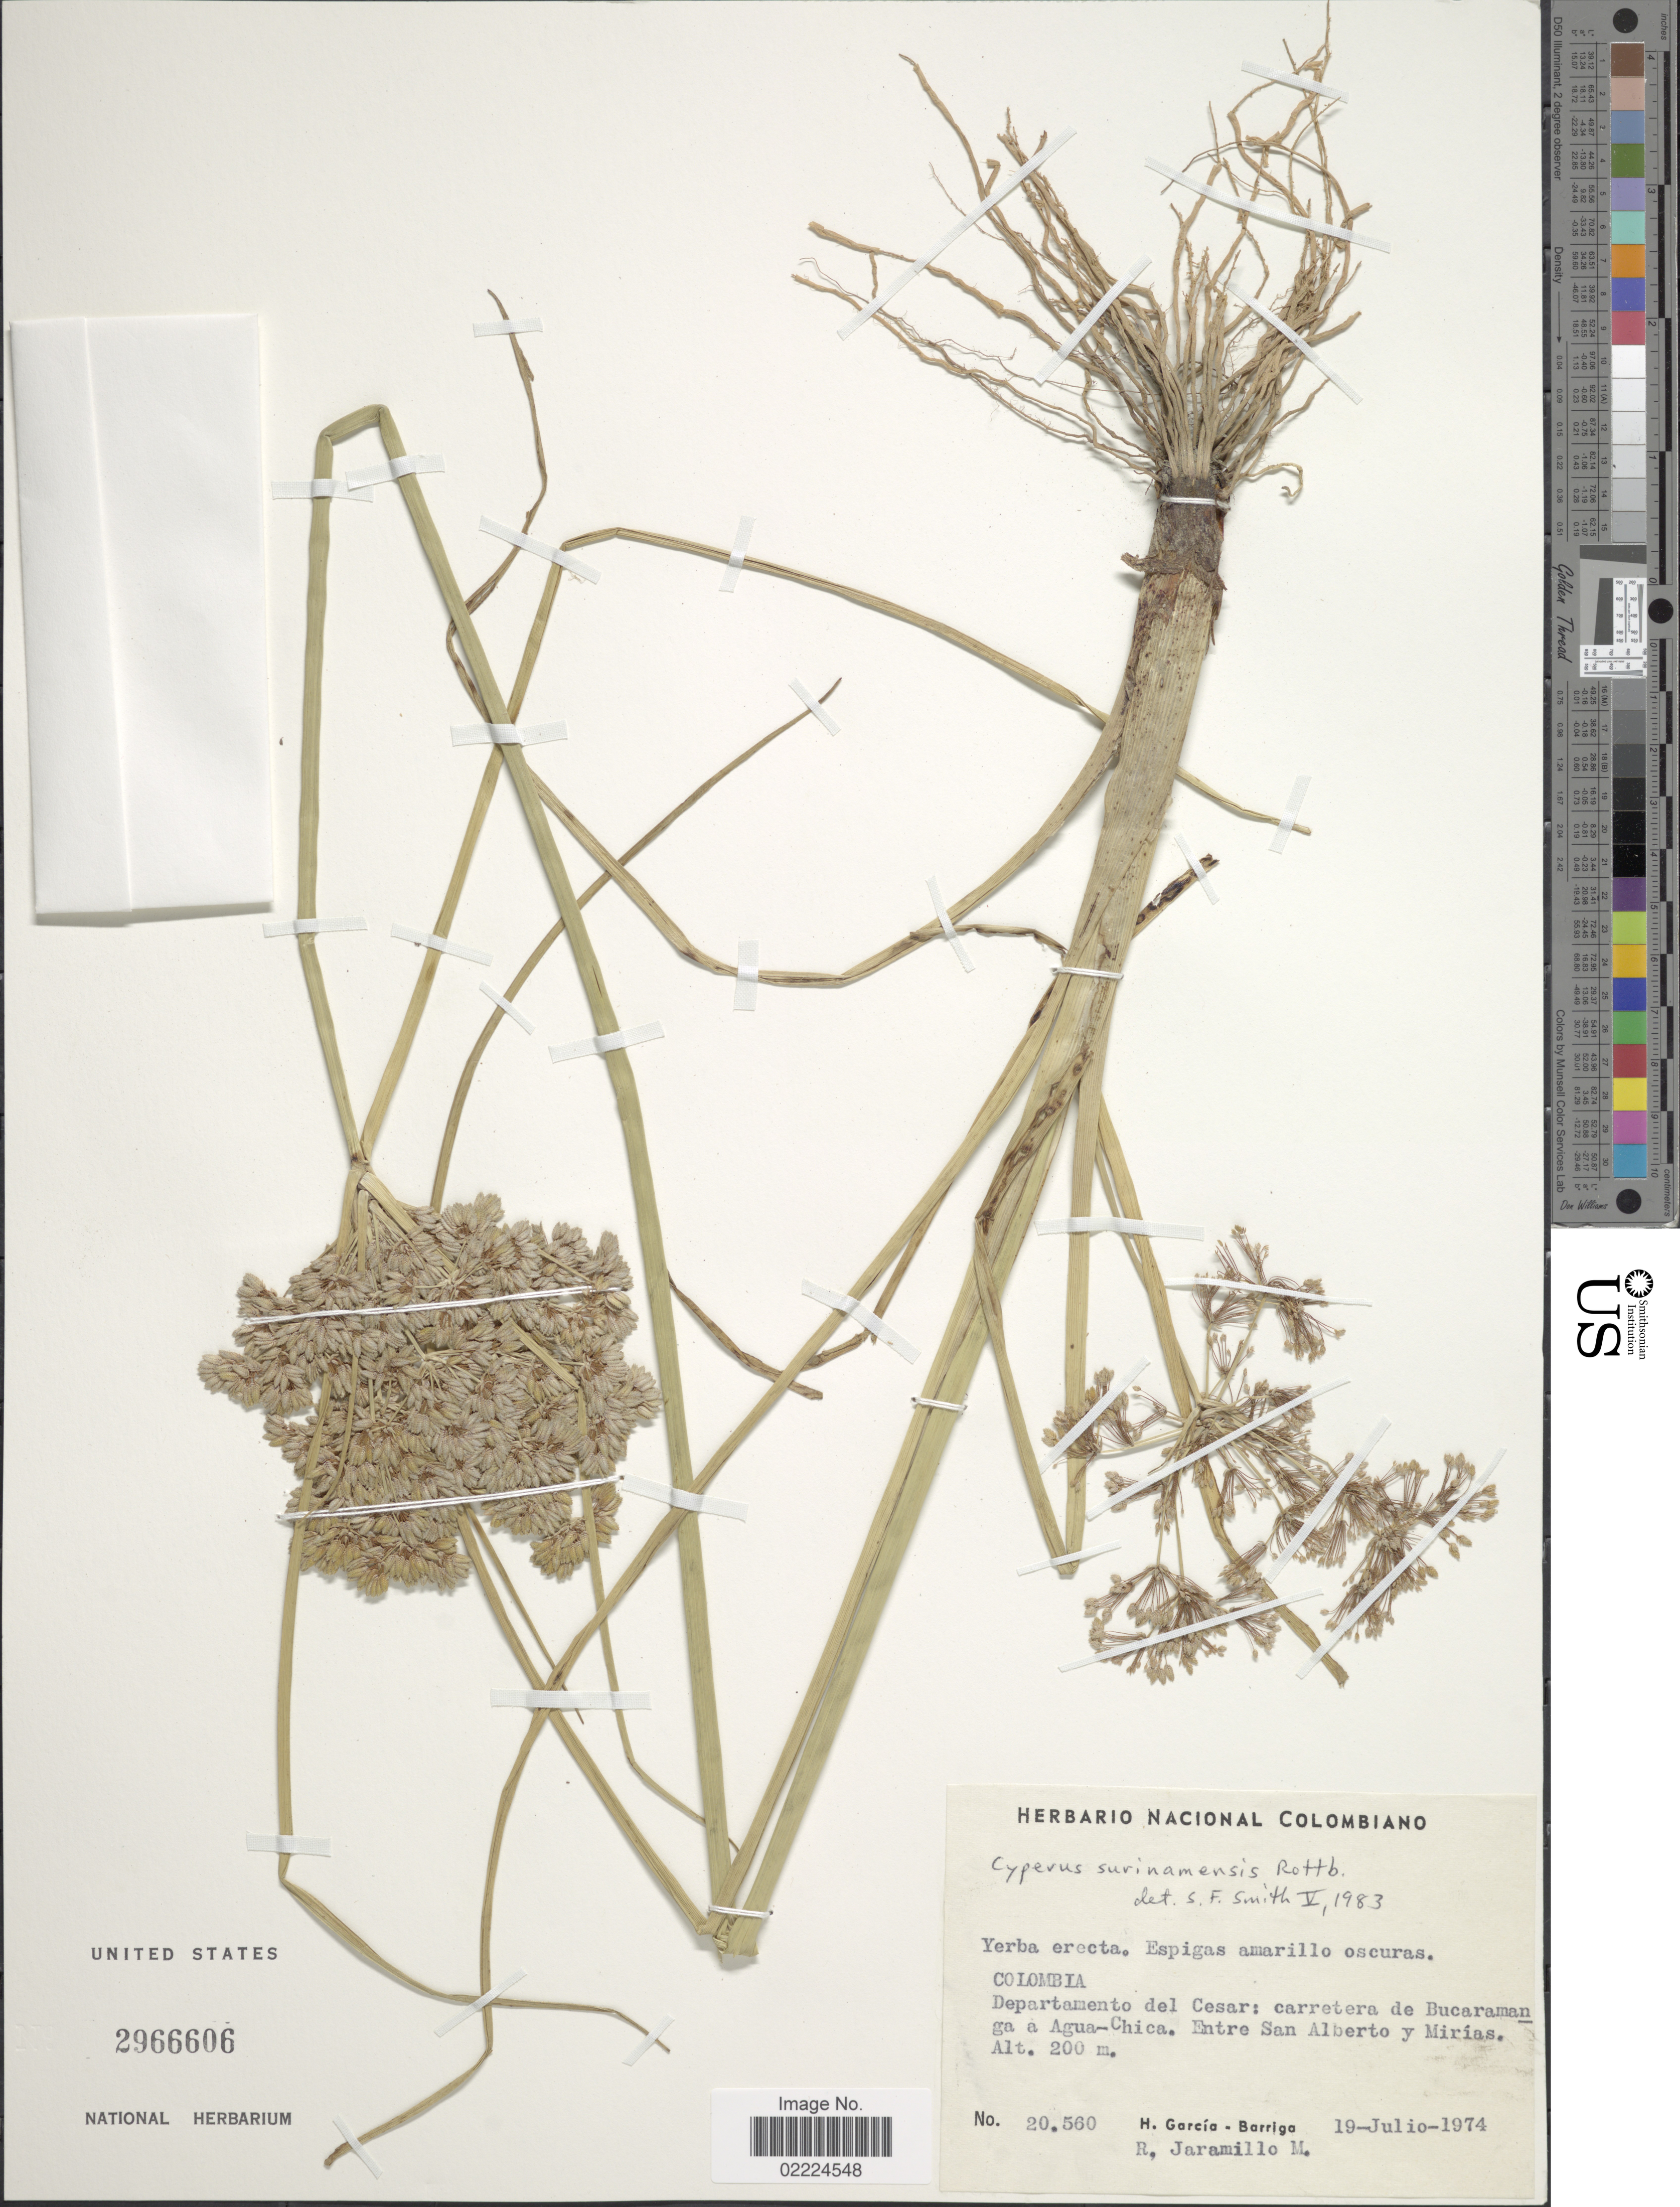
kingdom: Plantae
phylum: Tracheophyta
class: Liliopsida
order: Poales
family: Cyperaceae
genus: Cyperus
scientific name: Cyperus surinamensis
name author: Rottb.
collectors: H. García Barriga & R. Jaramillo M.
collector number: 20560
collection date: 1974-07-19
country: Colombia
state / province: Cesar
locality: Departamento del Cesar: carretera de Bucaramanga a Agua- Chica. Entre San Alberto y Mirias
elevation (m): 200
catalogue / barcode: US 2966606